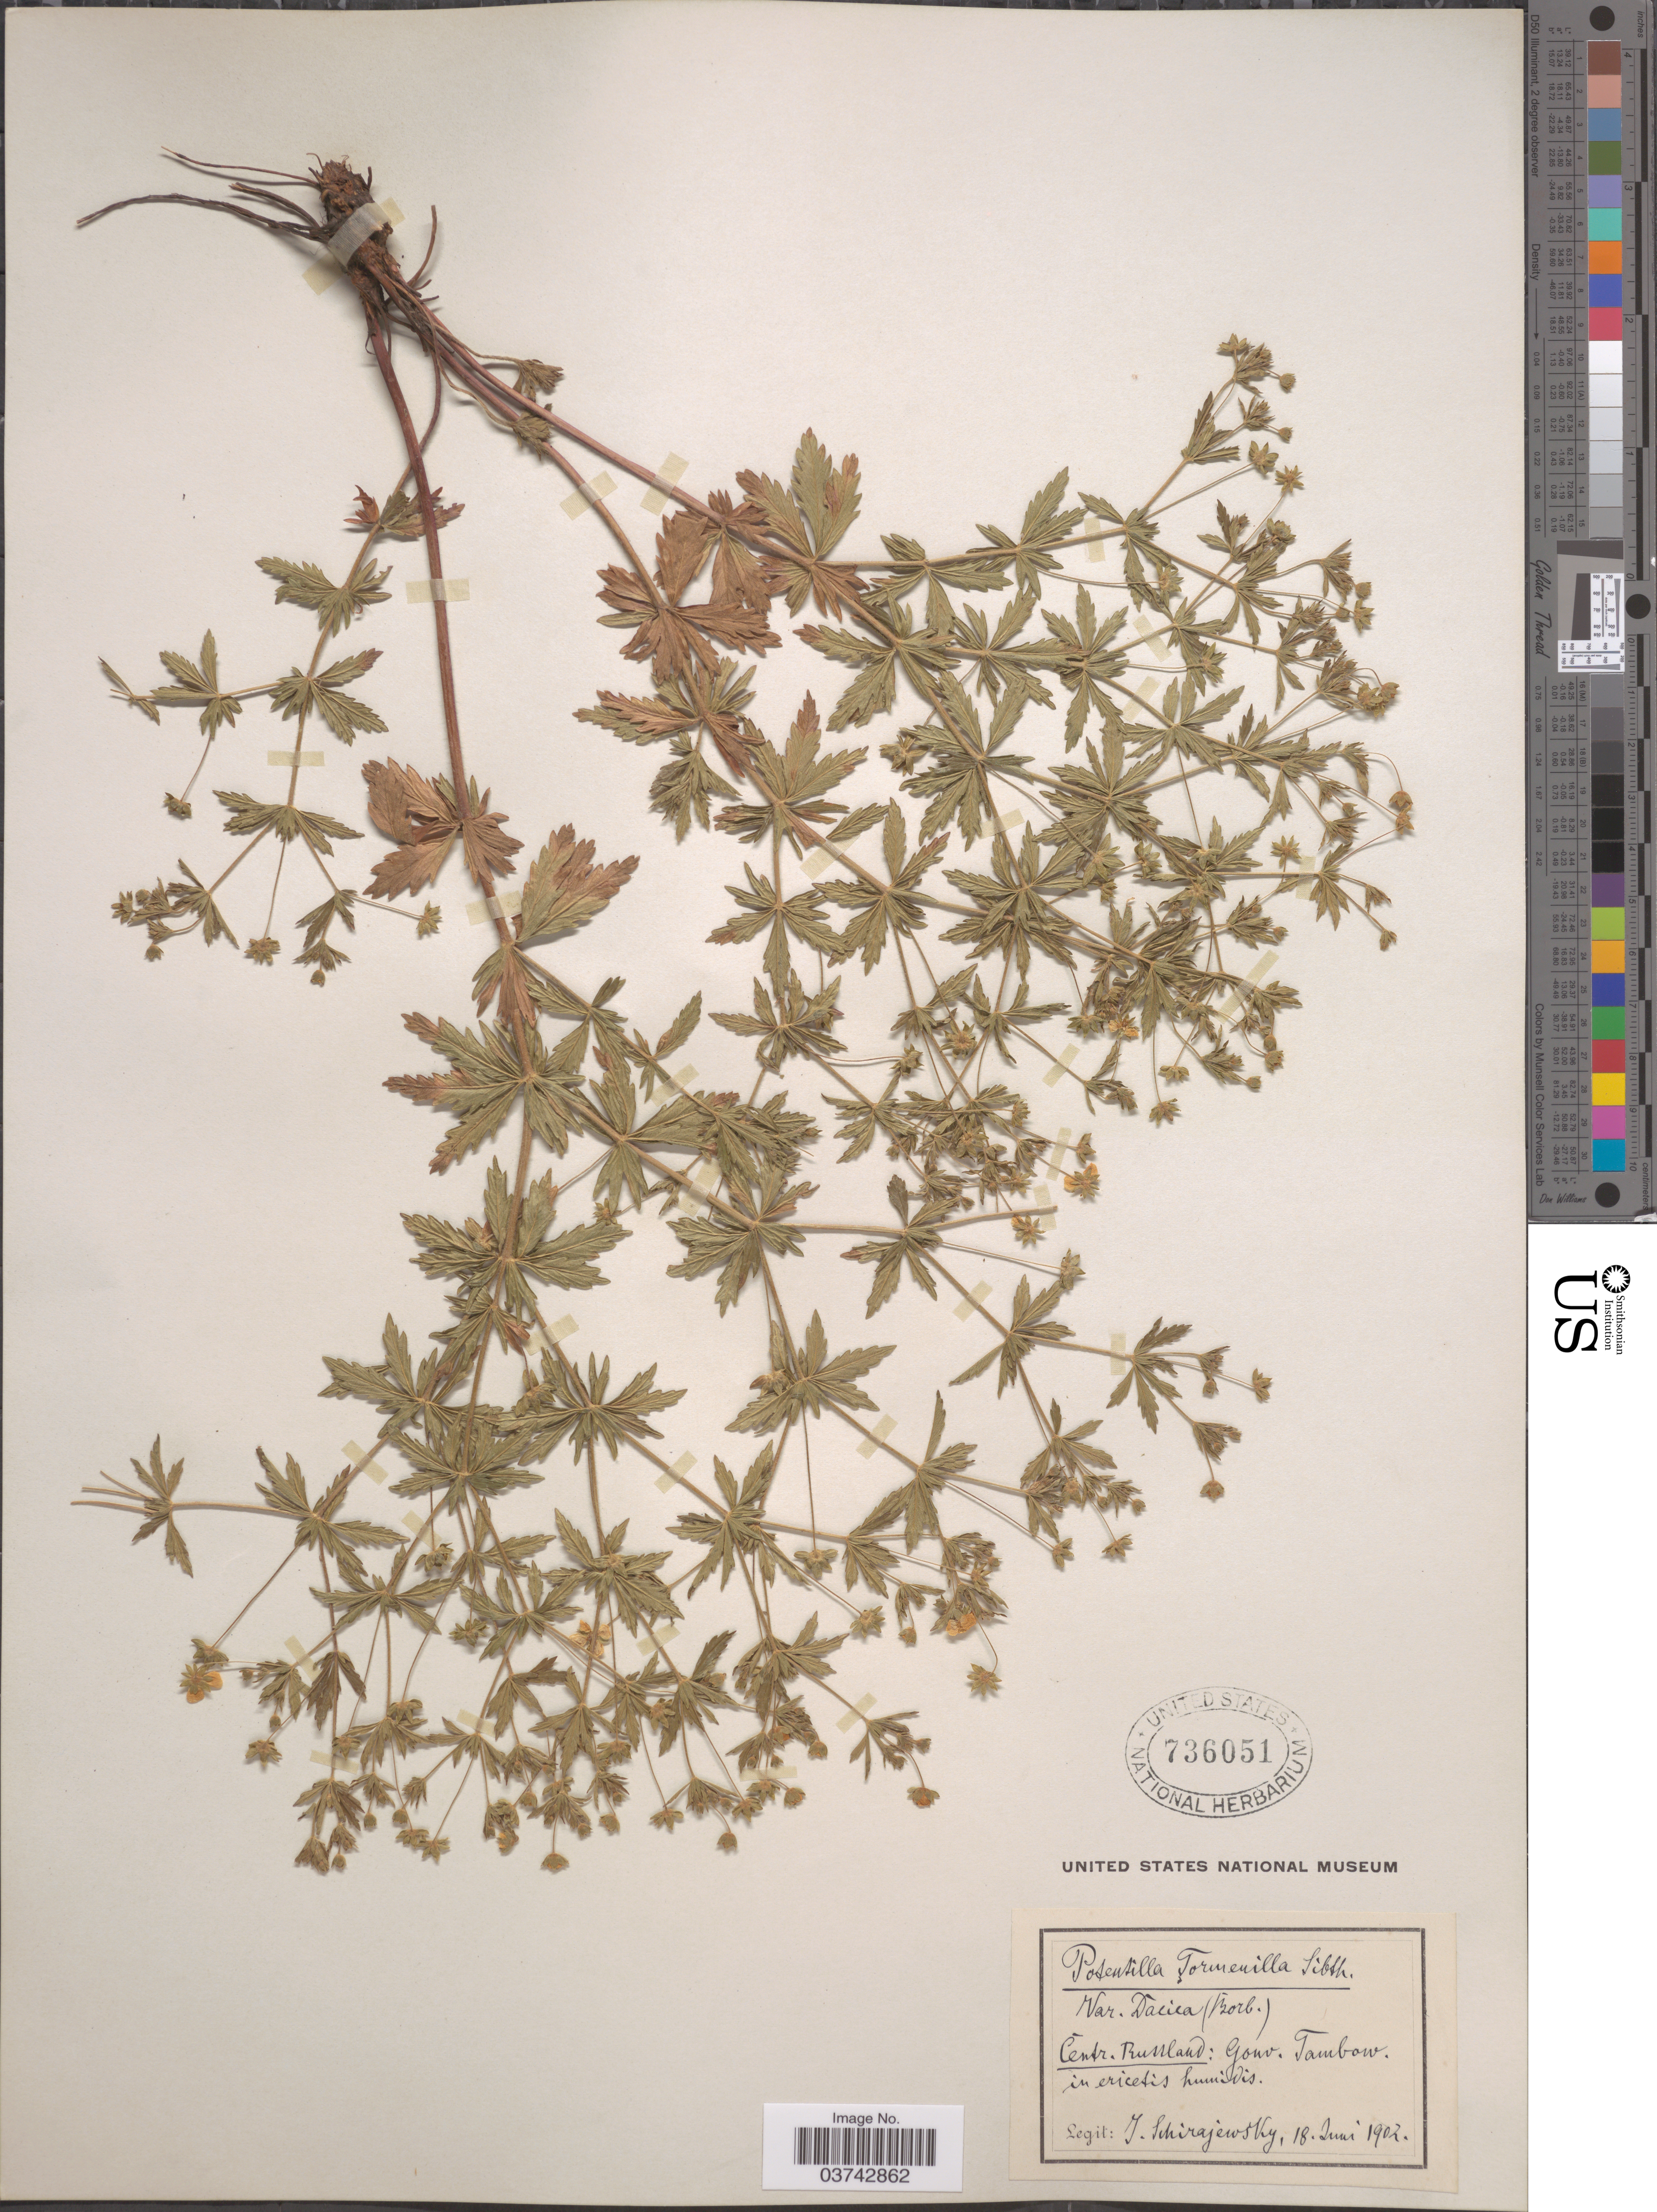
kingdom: Plantae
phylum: Tracheophyta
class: Magnoliopsida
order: Rosales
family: Rosaceae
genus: Potentilla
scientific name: Potentilla tormentilla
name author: Neck.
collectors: I. Schirajewsky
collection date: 1902-06-18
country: Russian Federation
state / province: Tambov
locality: Centr. Russland: Gouv. Tambow.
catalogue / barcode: US 736051